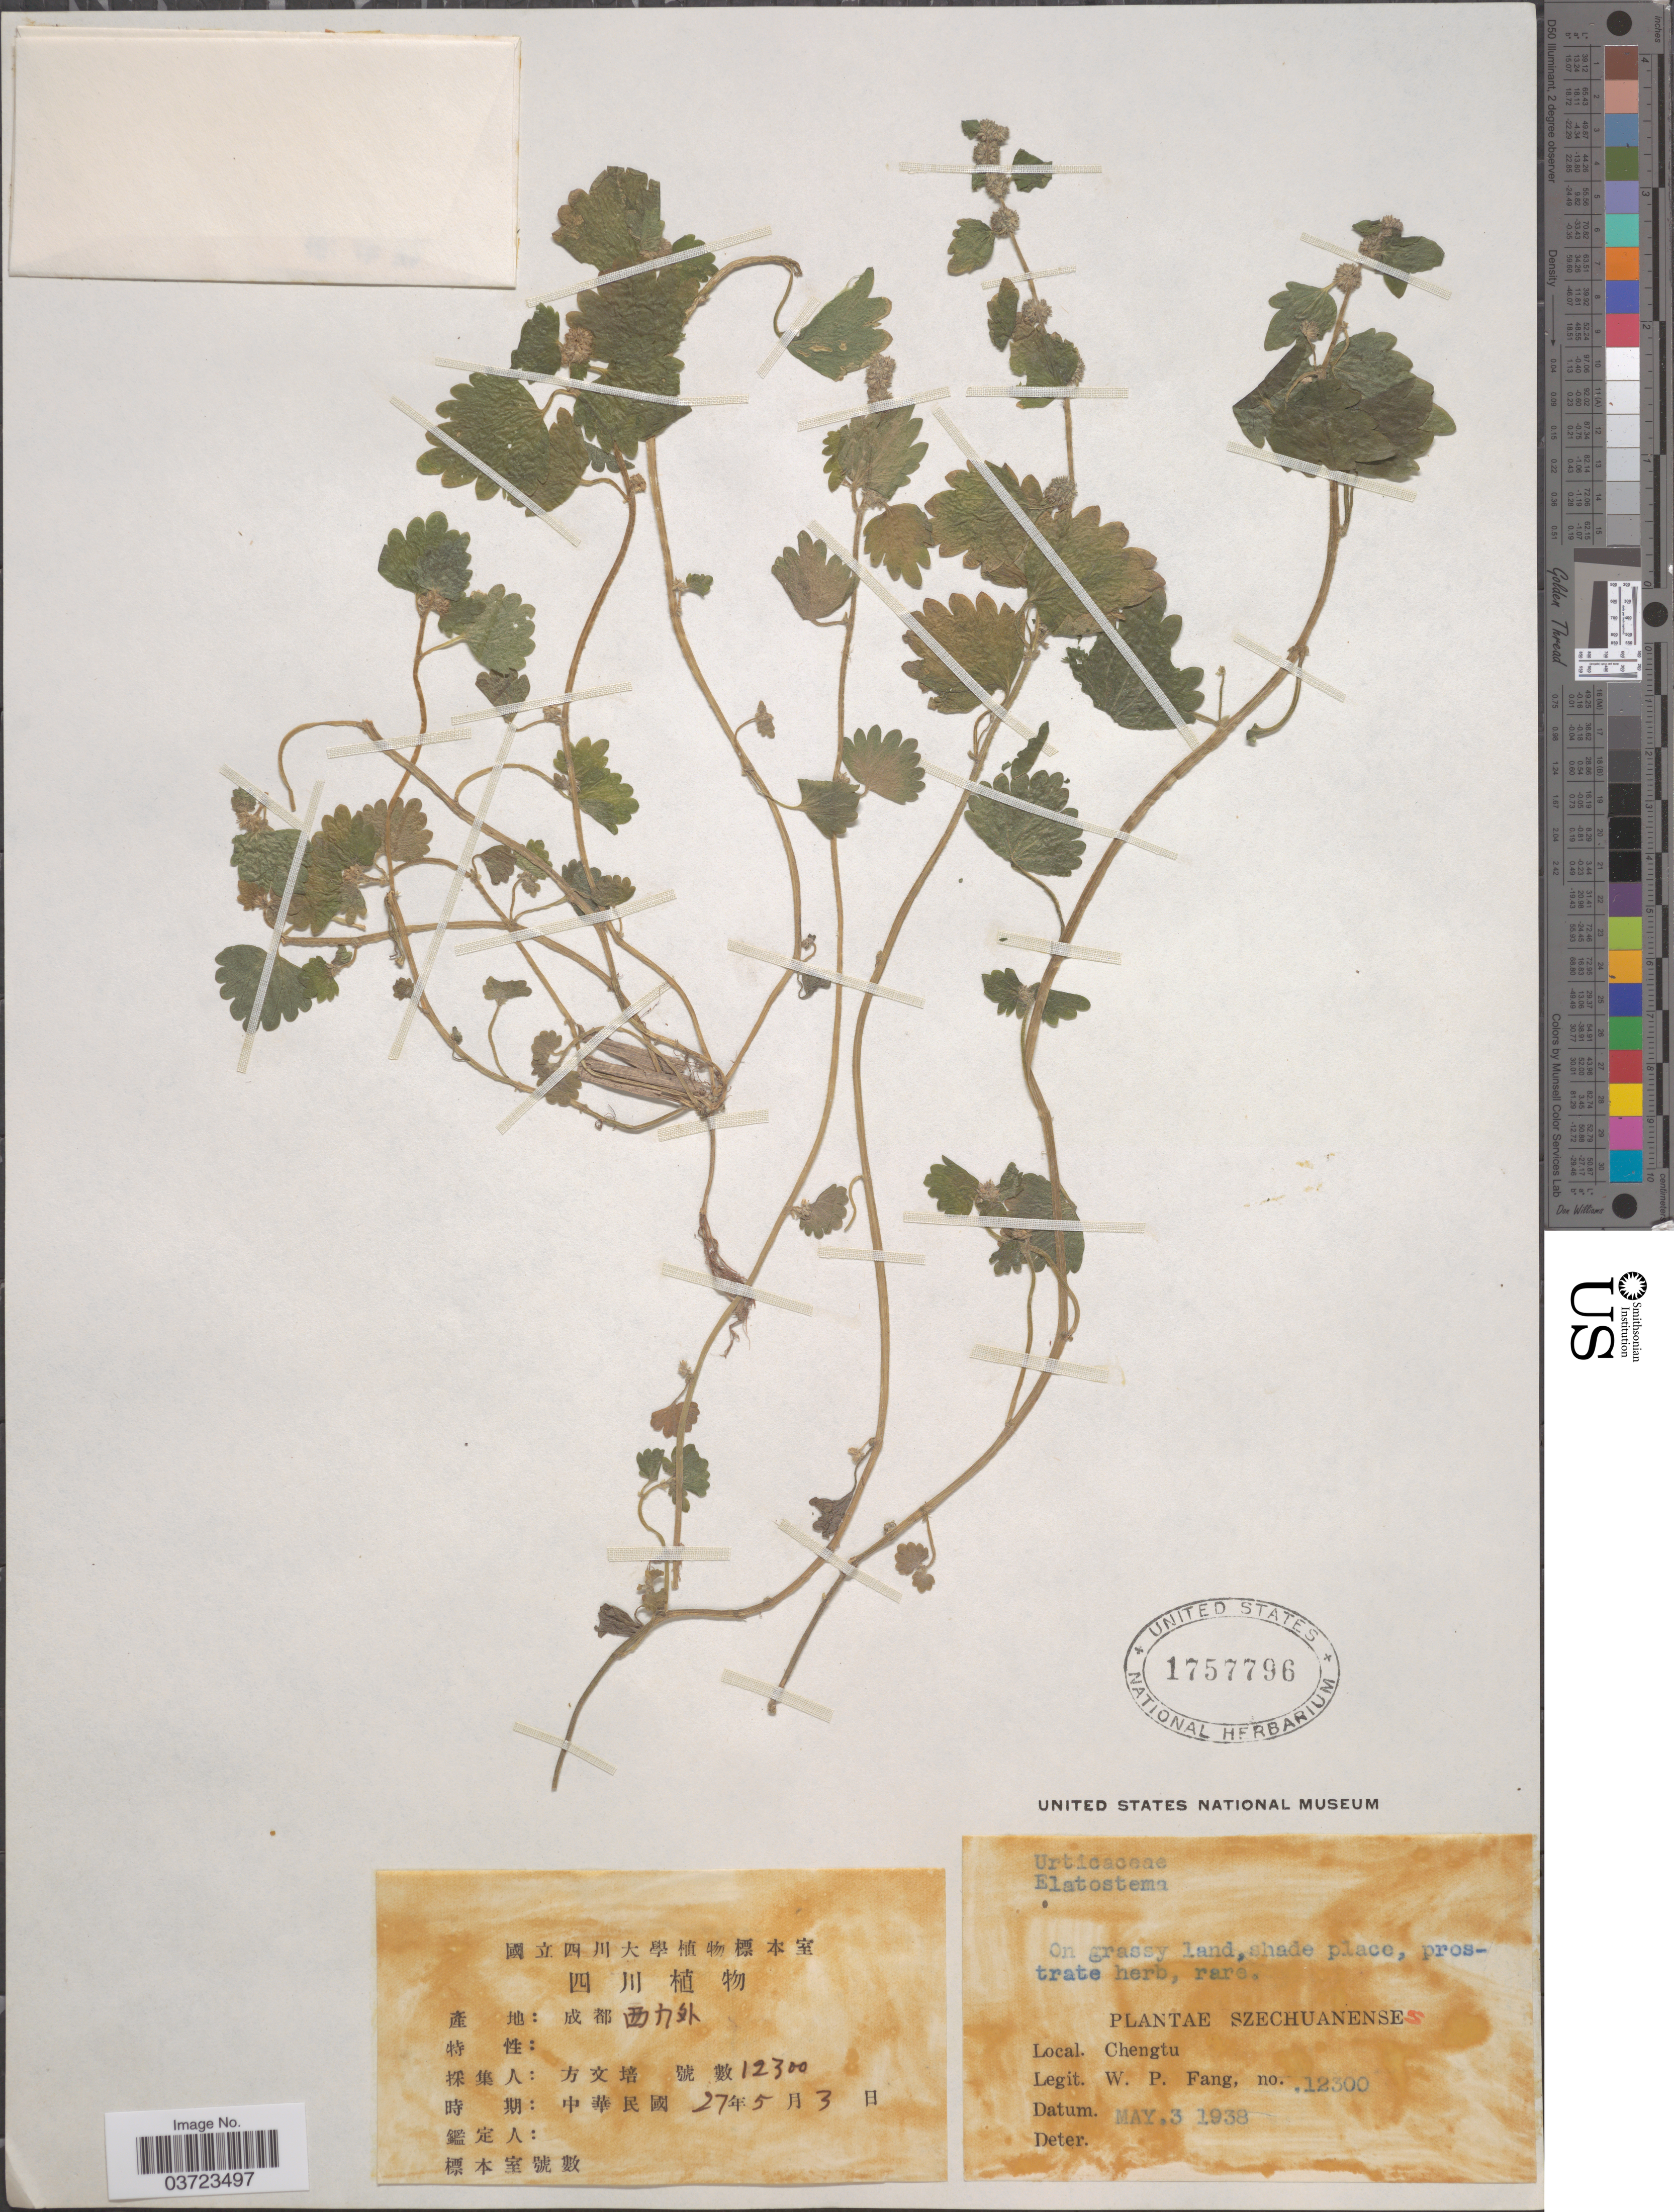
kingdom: Plantae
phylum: Tracheophyta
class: Magnoliopsida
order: Rosales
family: Urticaceae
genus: Elatostema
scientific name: Elatostema sp.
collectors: W. P. Fang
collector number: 12300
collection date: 1938-05-03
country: China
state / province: Sichuan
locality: Szechuanenses. Chengtu.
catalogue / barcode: US 1757796